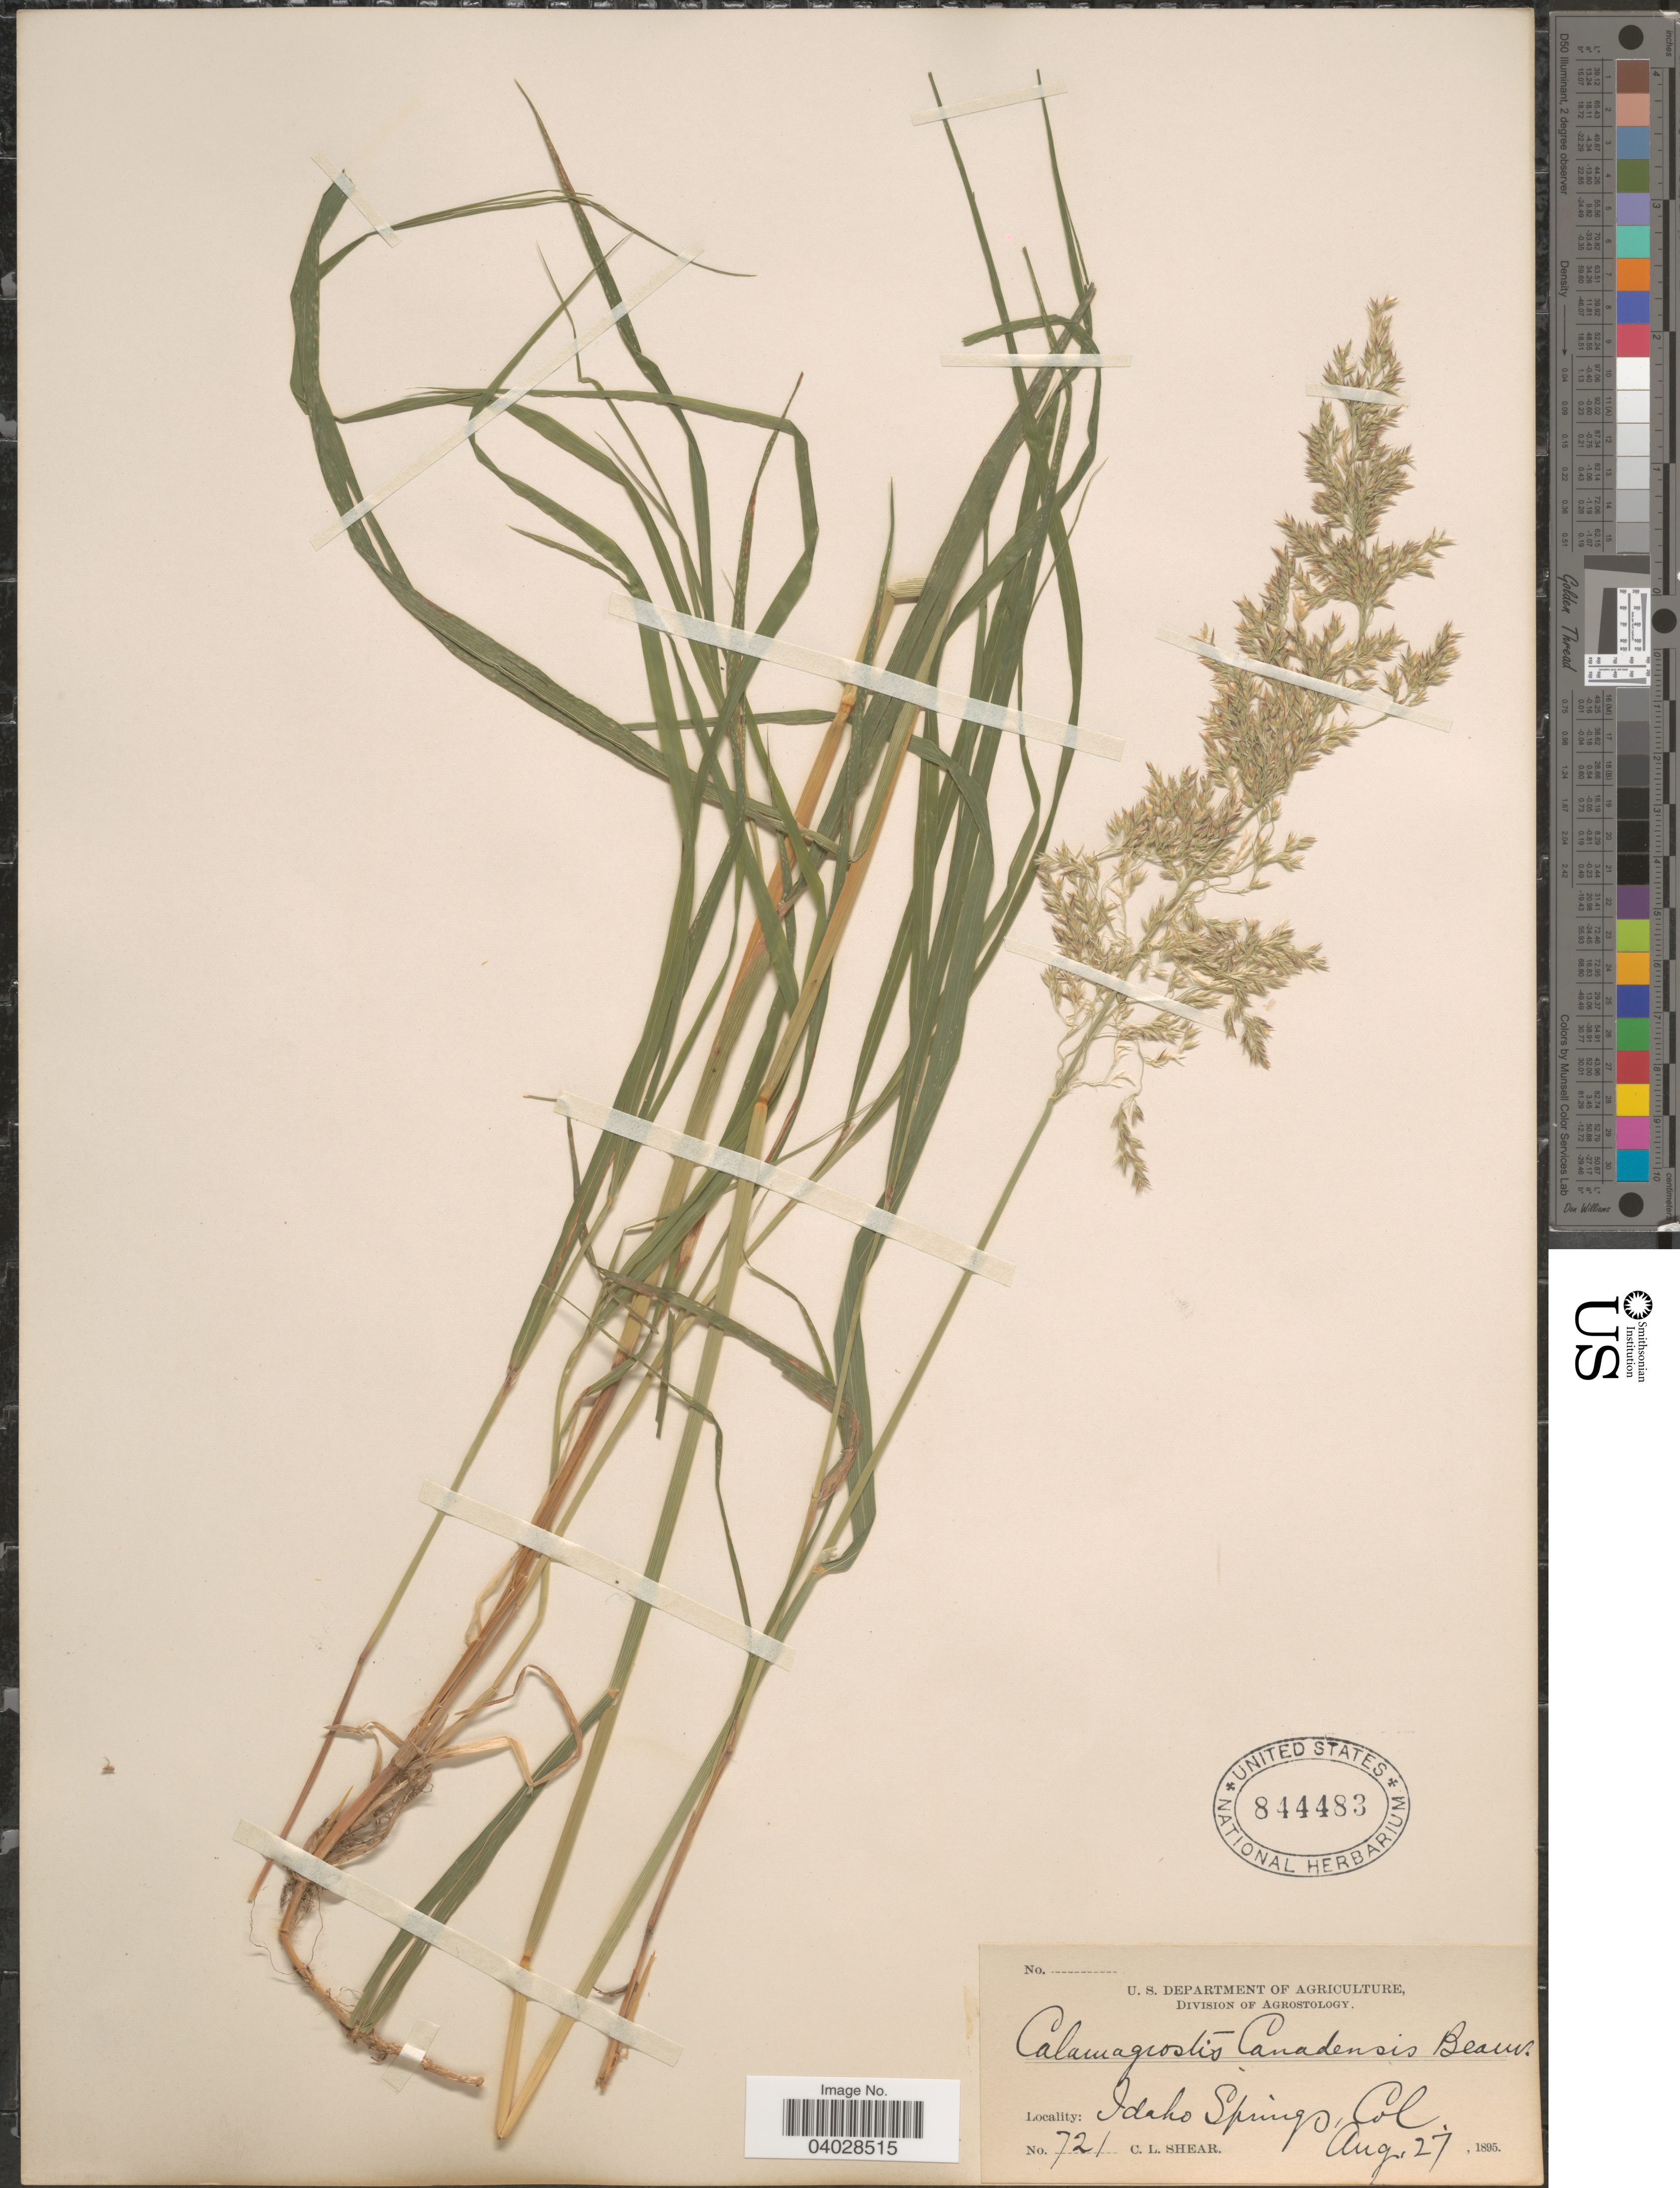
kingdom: Plantae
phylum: Tracheophyta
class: Liliopsida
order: Poales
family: Poaceae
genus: Calamagrostis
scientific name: Calamagrostis canadensis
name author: (Michx.) P. Beauv.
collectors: C. L. Shear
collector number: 721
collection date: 1895-08-27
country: United States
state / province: Colorado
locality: Idaho Springs.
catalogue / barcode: US 844483